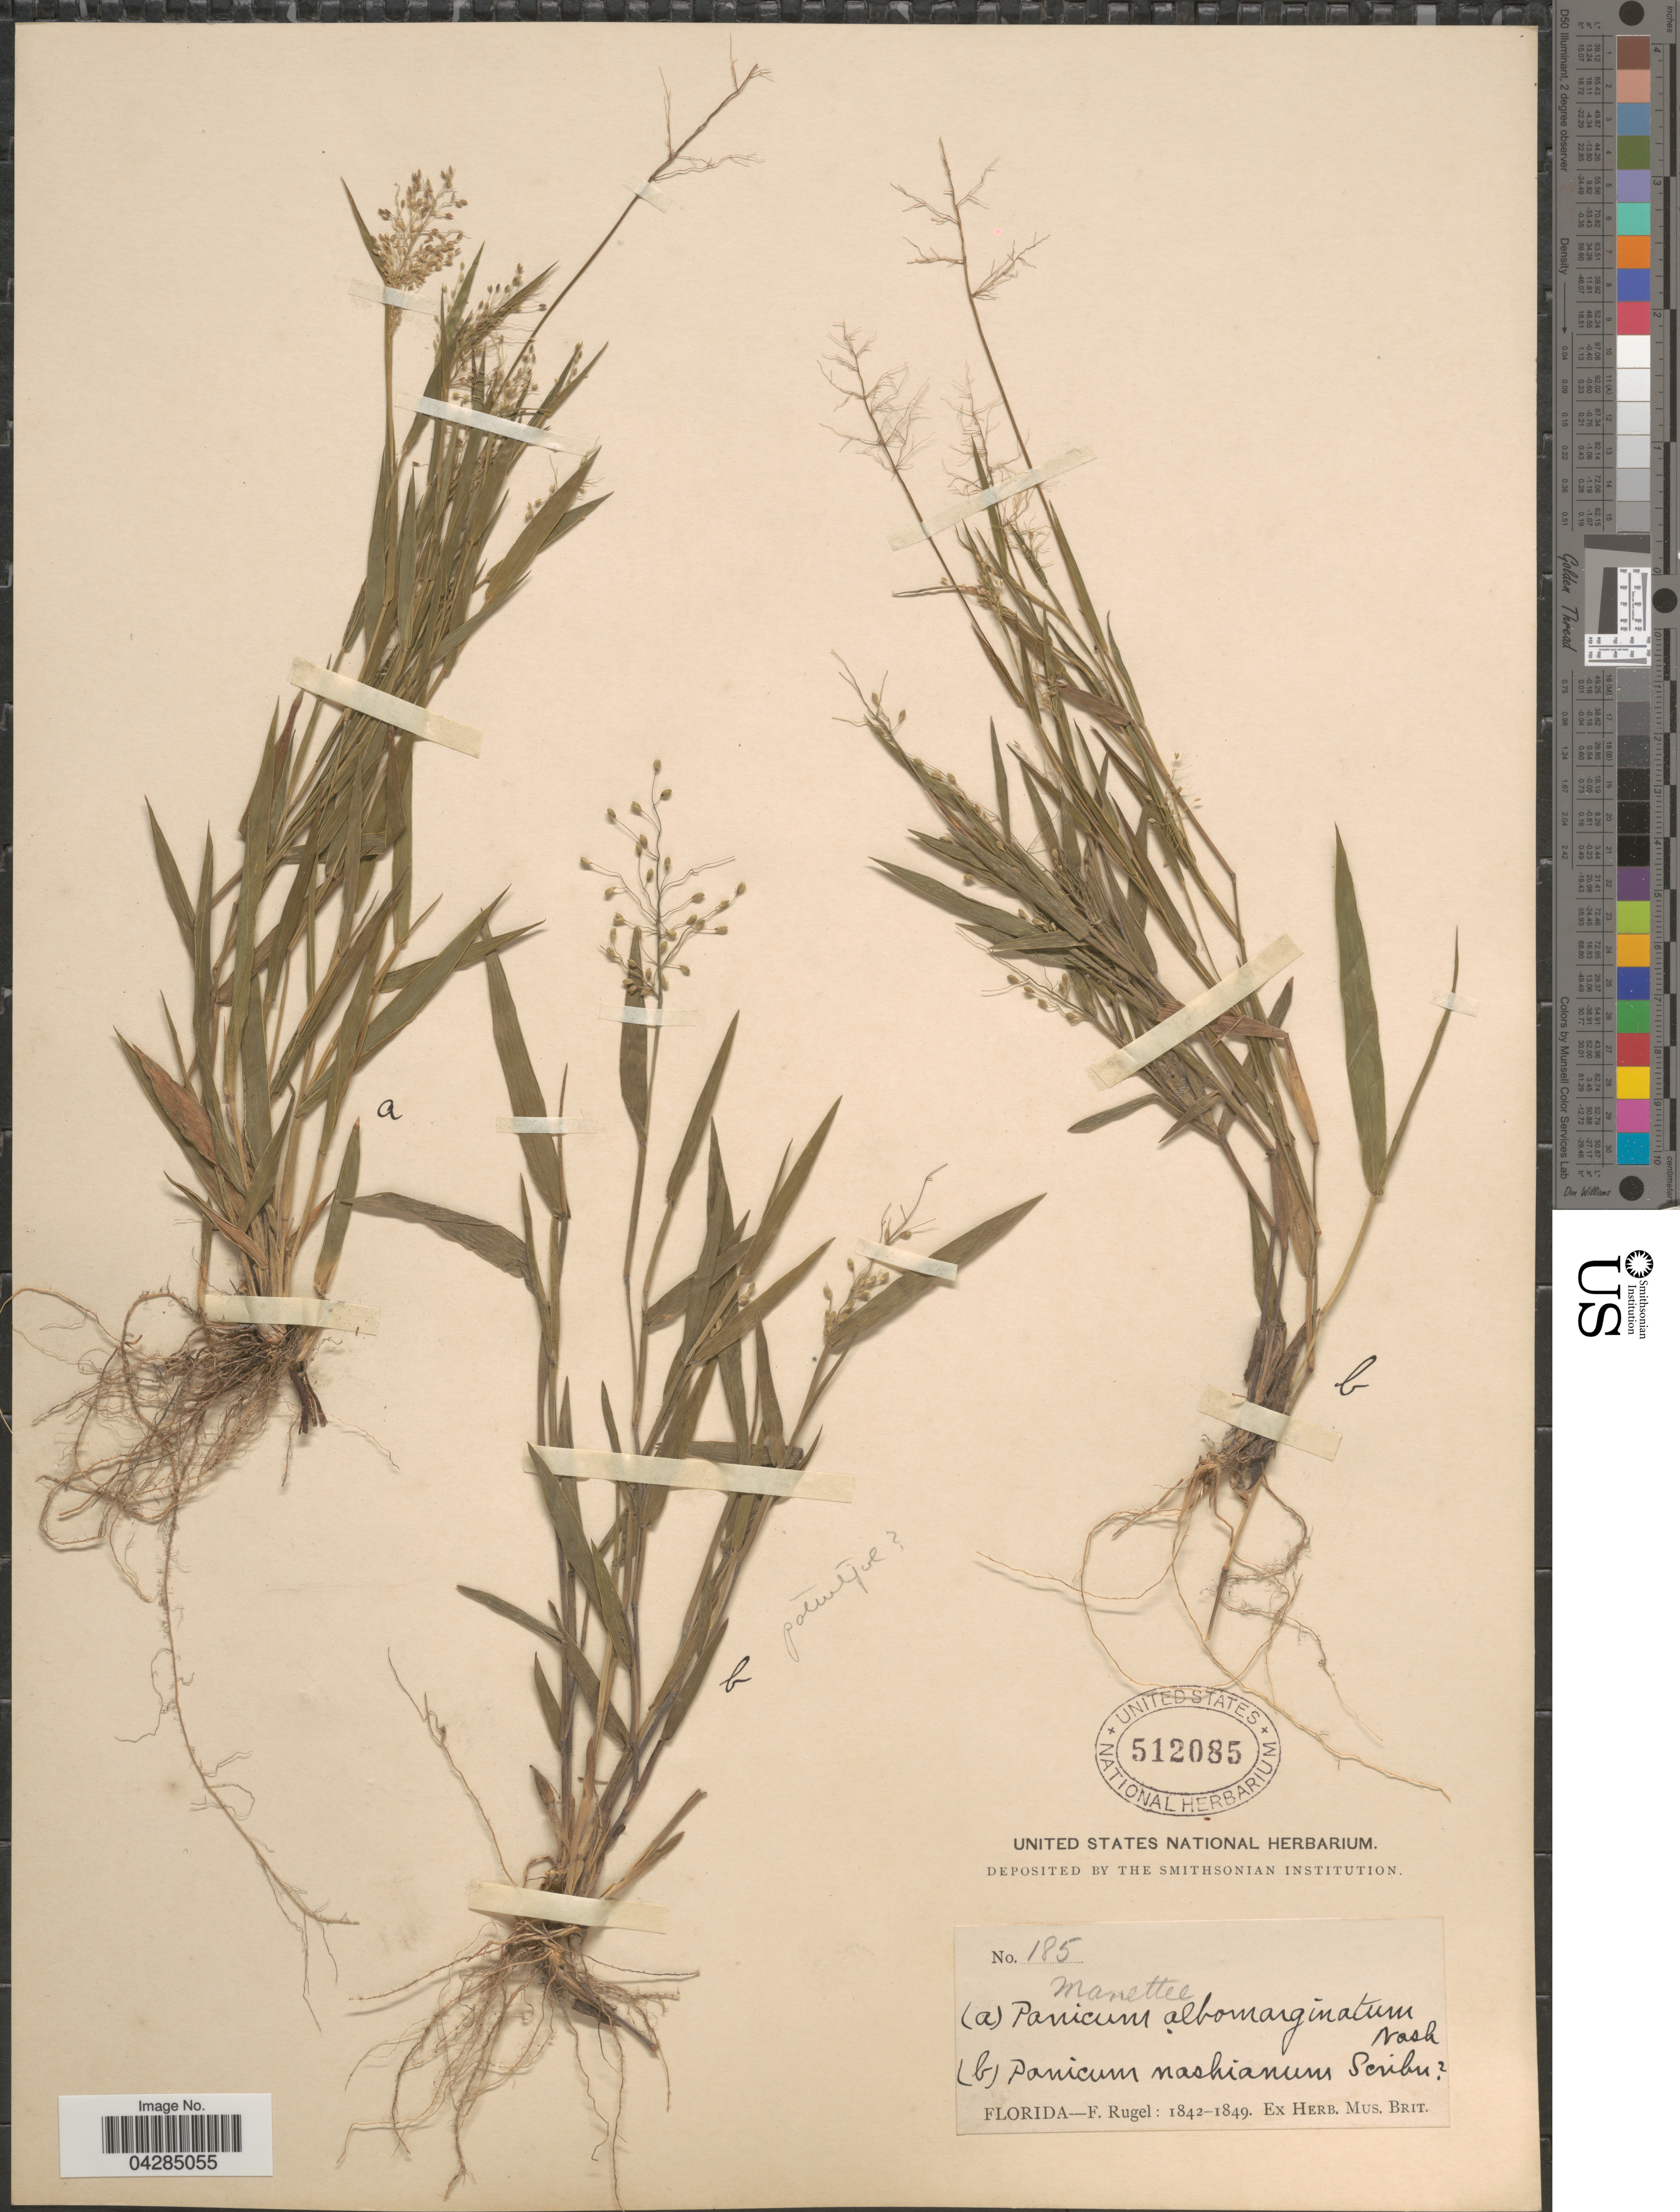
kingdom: Plantae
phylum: Tracheophyta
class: Liliopsida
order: Poales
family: Poaceae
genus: Dichanthelium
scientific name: Dichanthelium portoricense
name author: (Desv. ex Ham.) B.F. Hansen & Wunderlin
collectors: F. Rugel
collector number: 185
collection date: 1842/1849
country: United States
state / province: Florida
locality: Manettee.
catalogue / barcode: US 512085